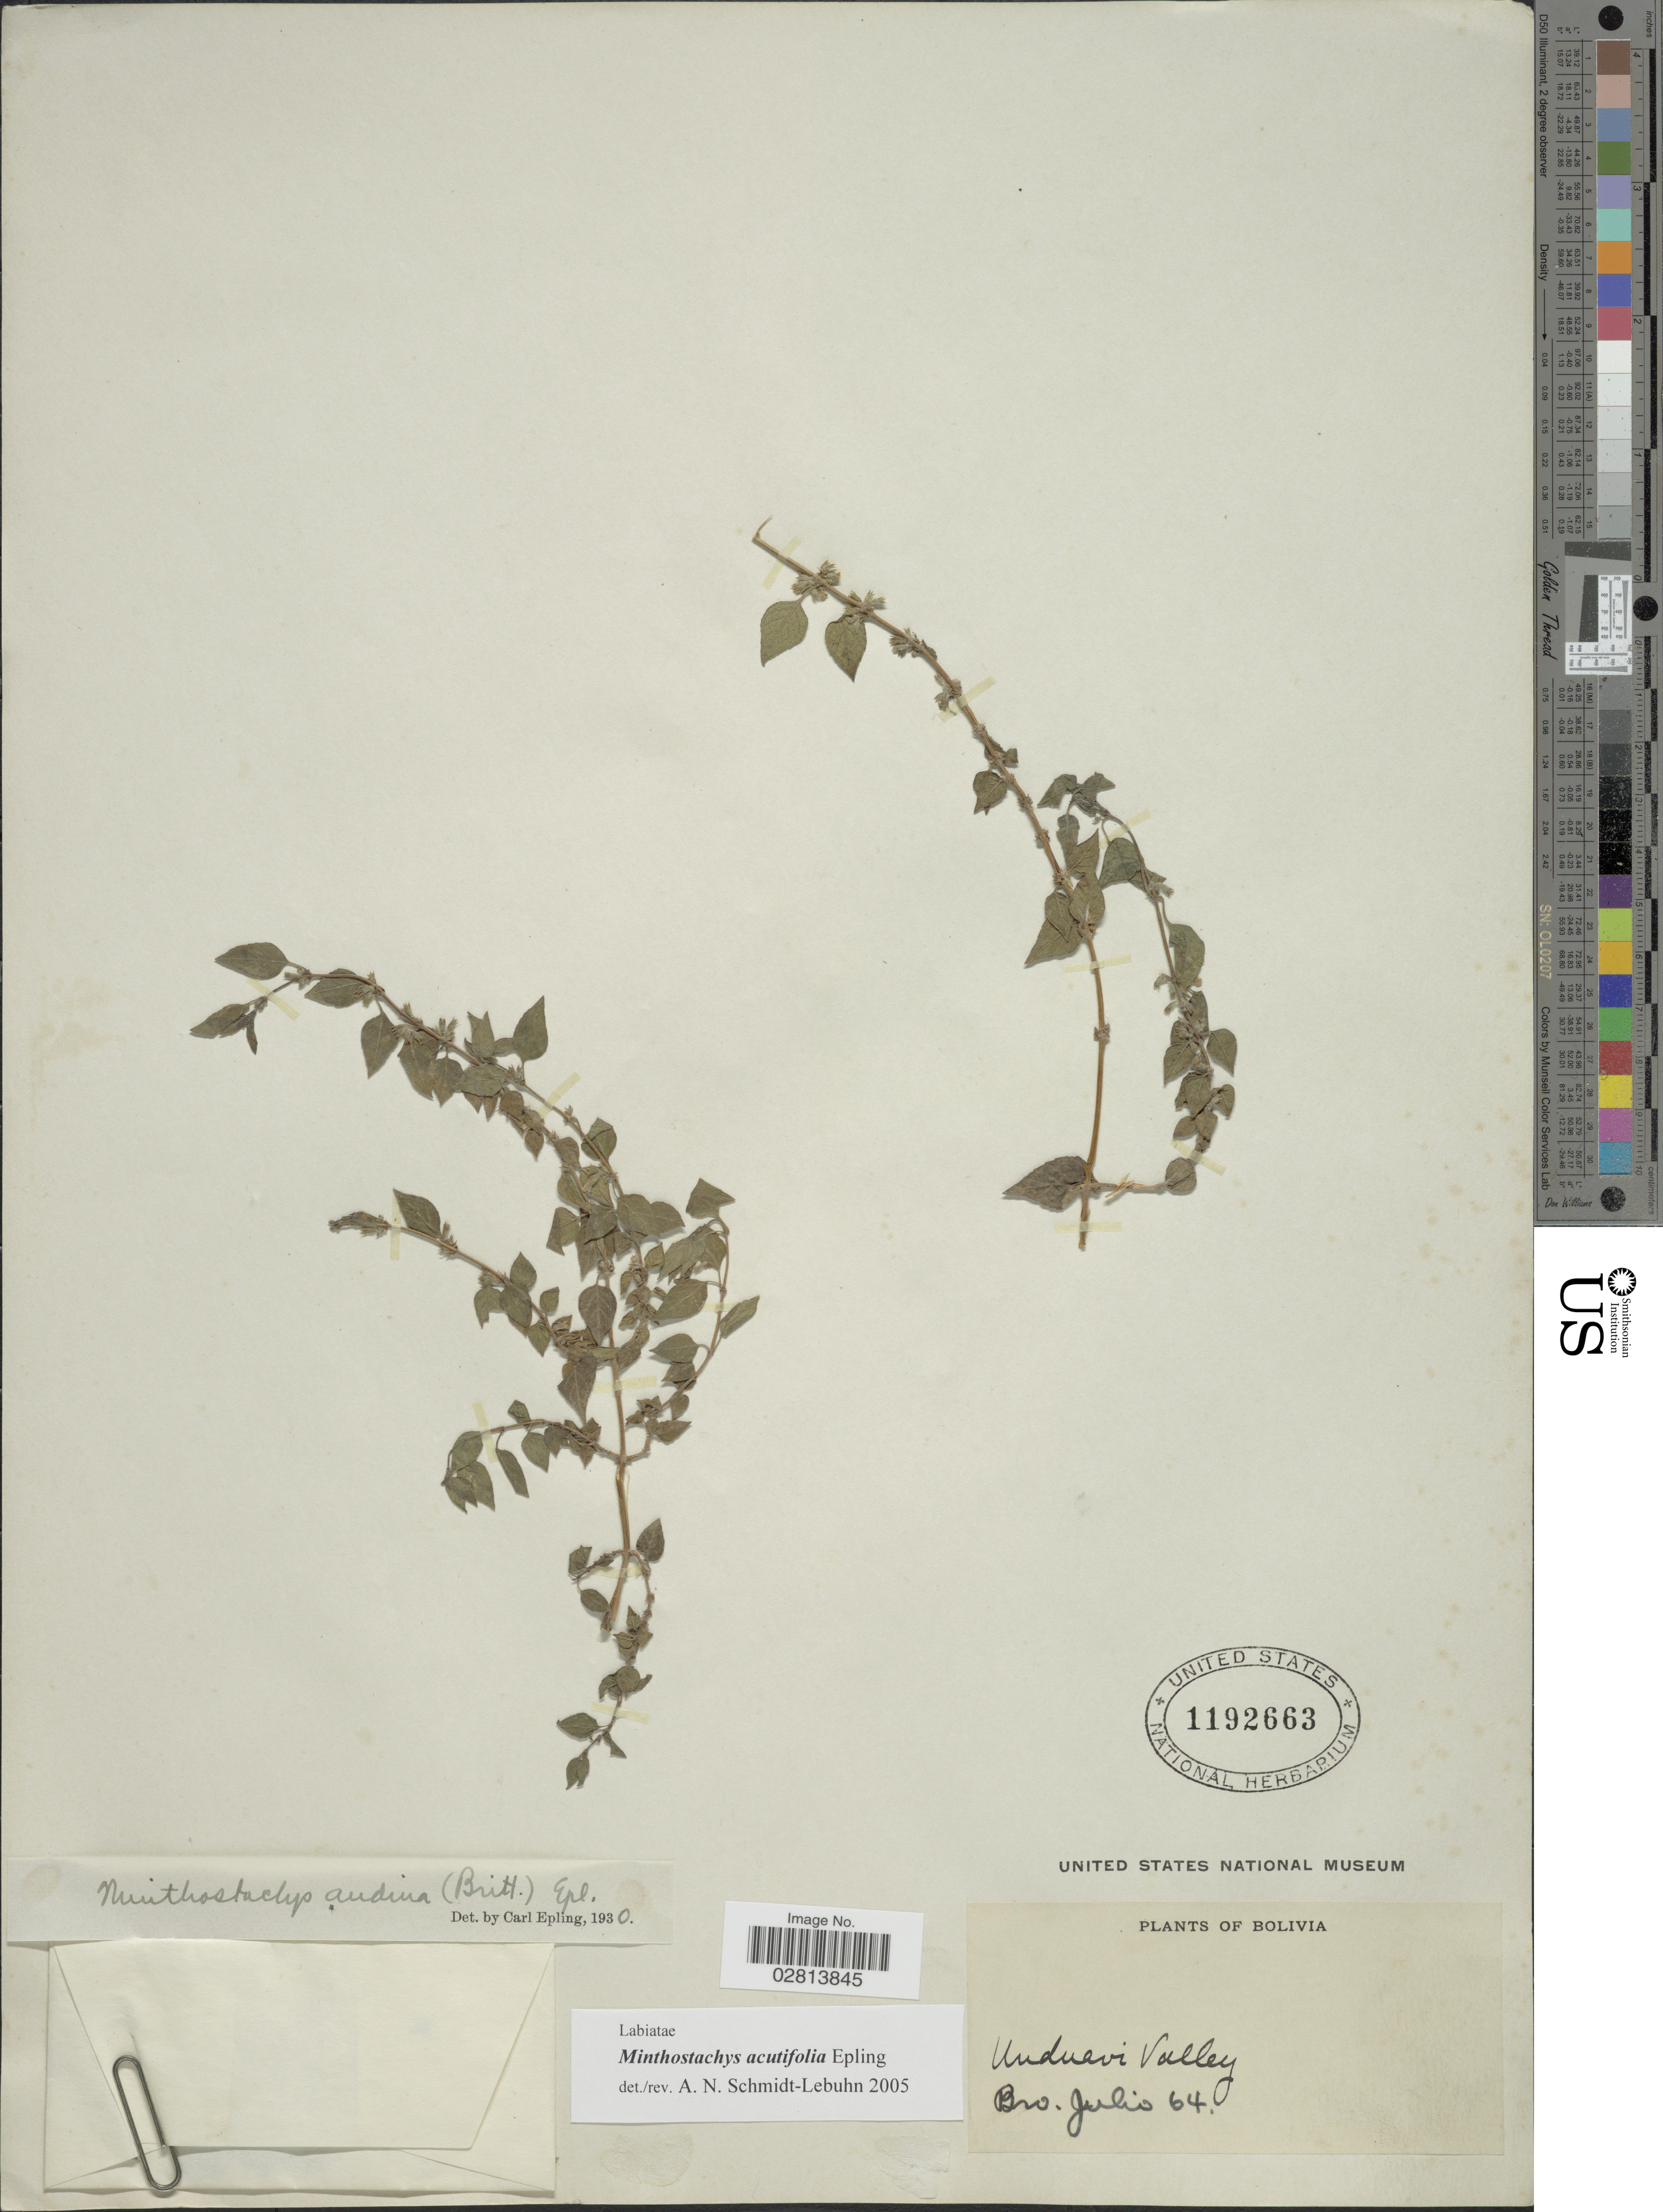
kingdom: Plantae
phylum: Tracheophyta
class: Magnoliopsida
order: Lamiales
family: Lamiaceae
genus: Minthostachys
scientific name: Minthostachys acutifolia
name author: Epling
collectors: Bro. Julio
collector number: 64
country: Bolivia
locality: Unduavi Valley.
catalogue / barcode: US 1192663